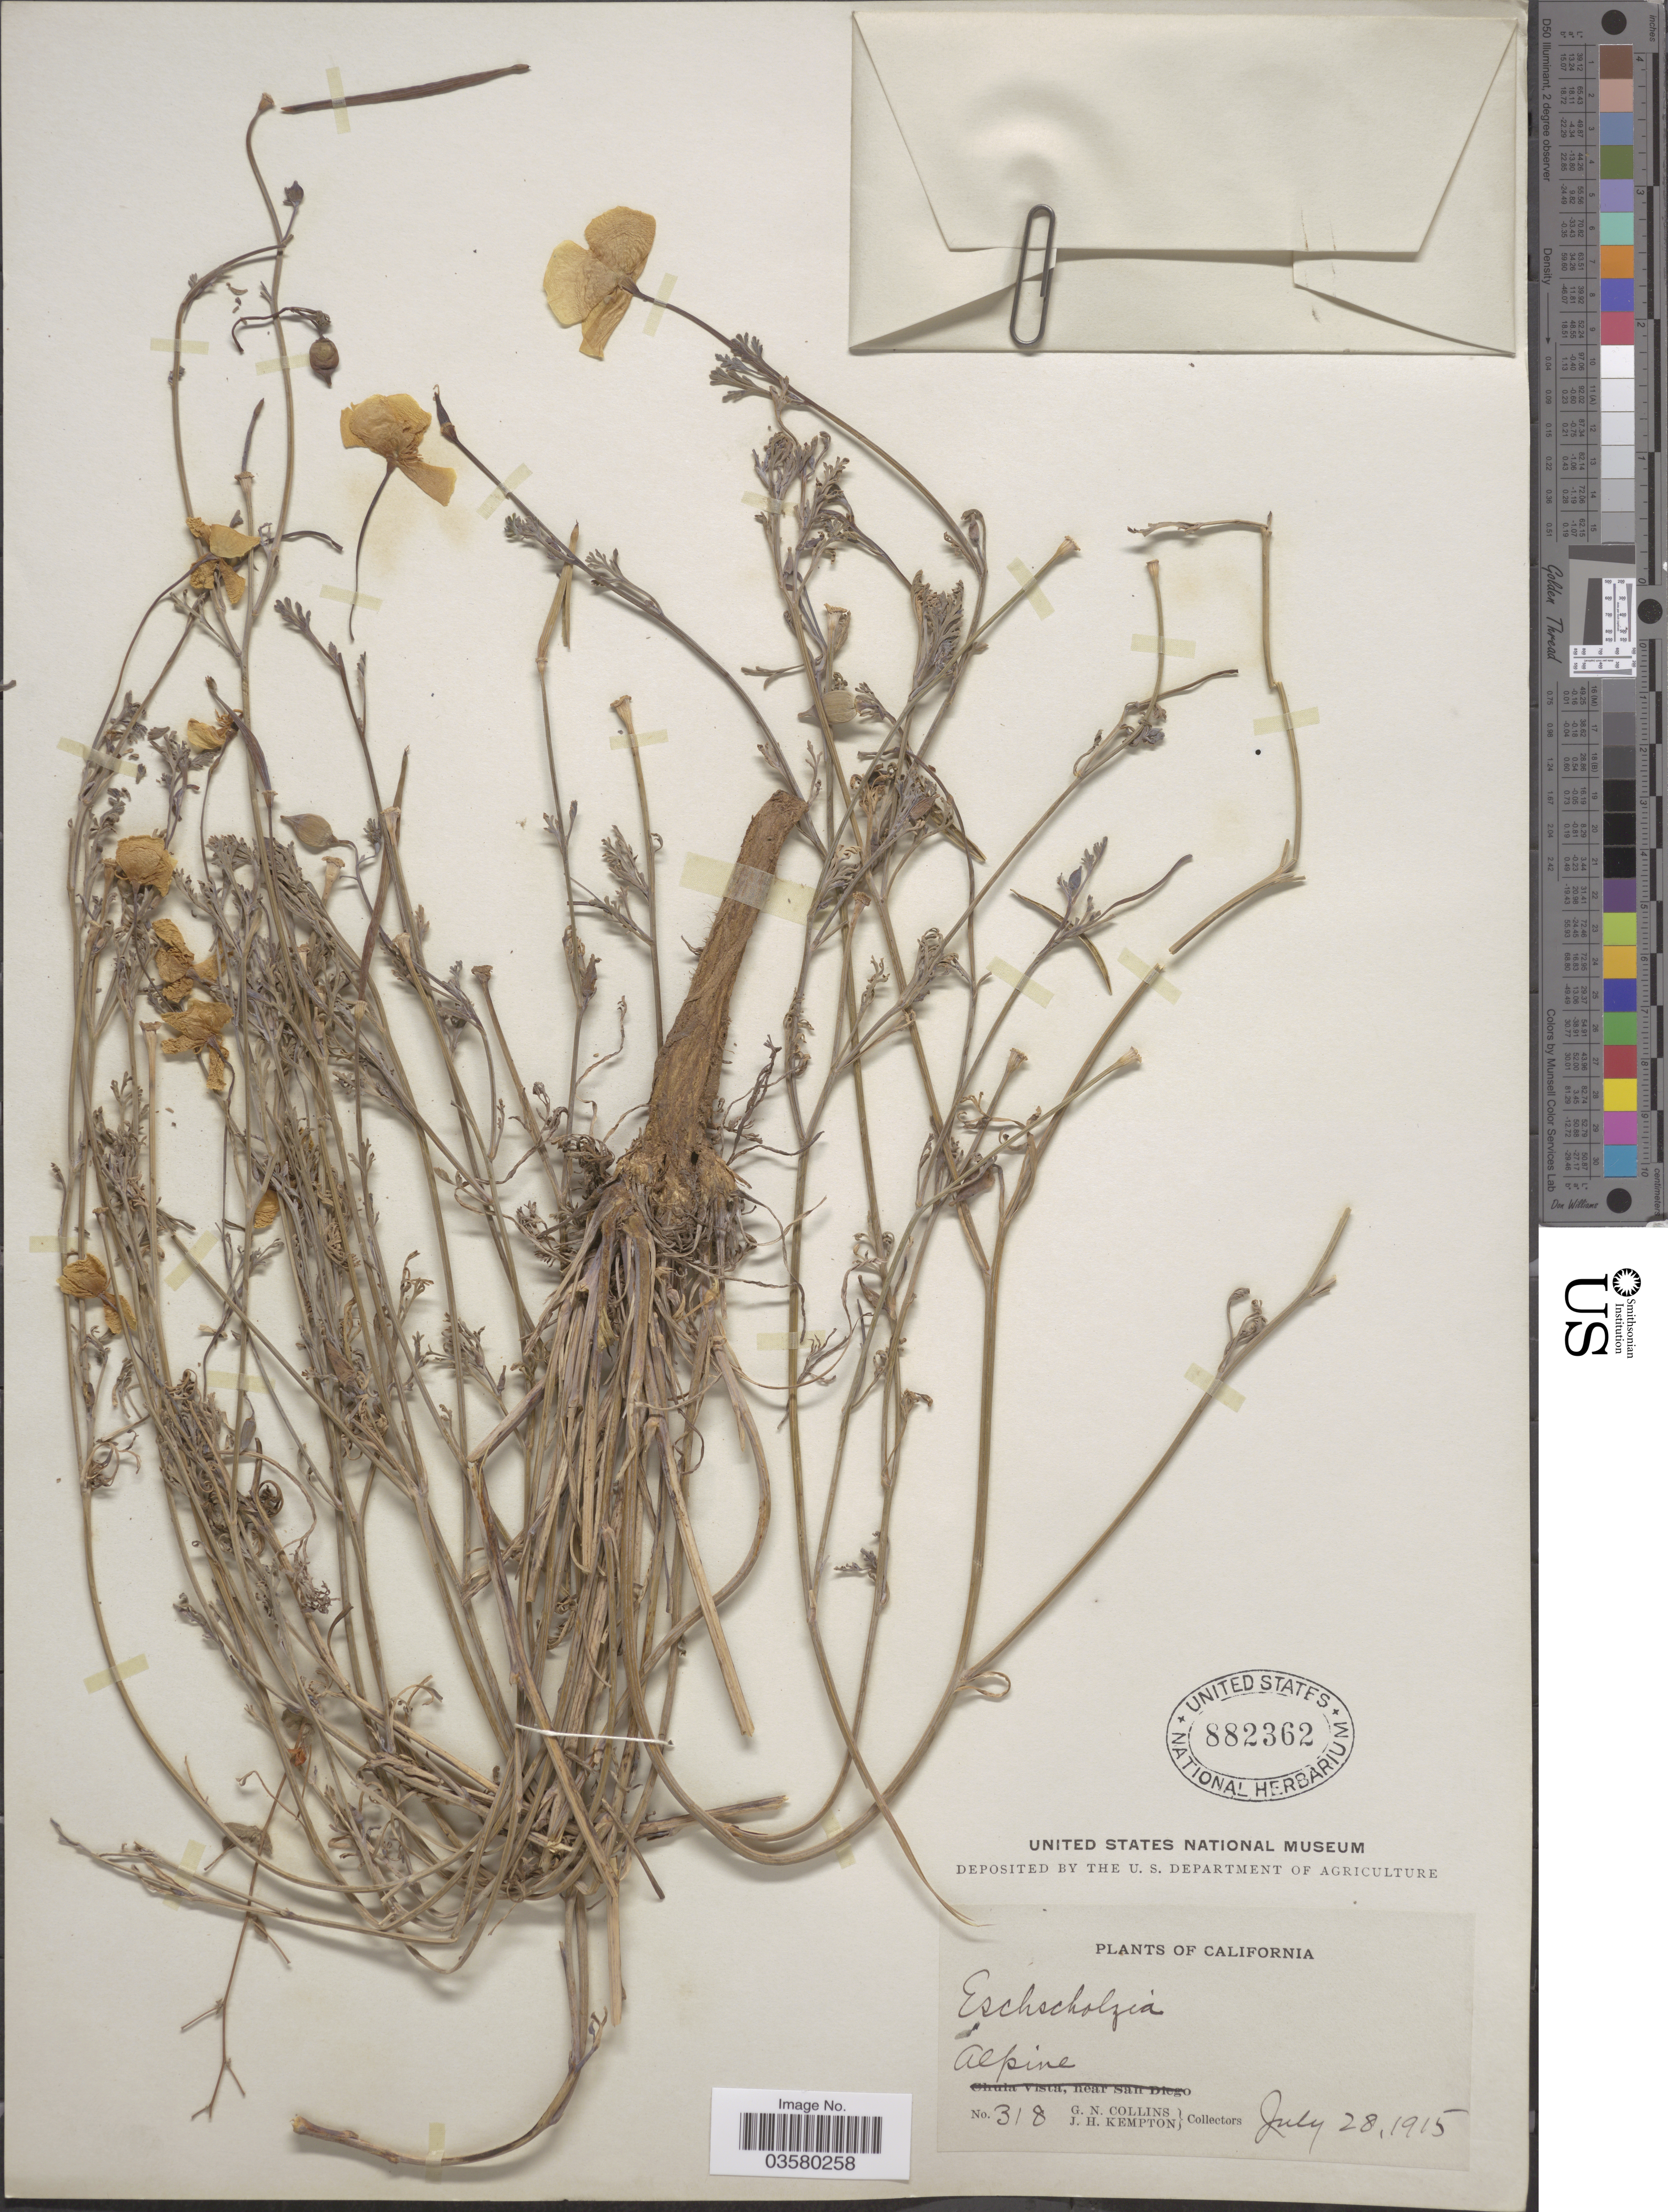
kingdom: Plantae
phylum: Tracheophyta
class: Magnoliopsida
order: Ranunculales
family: Papaveraceae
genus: Eschscholzia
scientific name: Eschscholzia californica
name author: Cham.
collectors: G. Collins & J. H. Kempton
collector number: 318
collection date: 1915-07-28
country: United States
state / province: California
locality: Alpine.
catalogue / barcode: US 882362